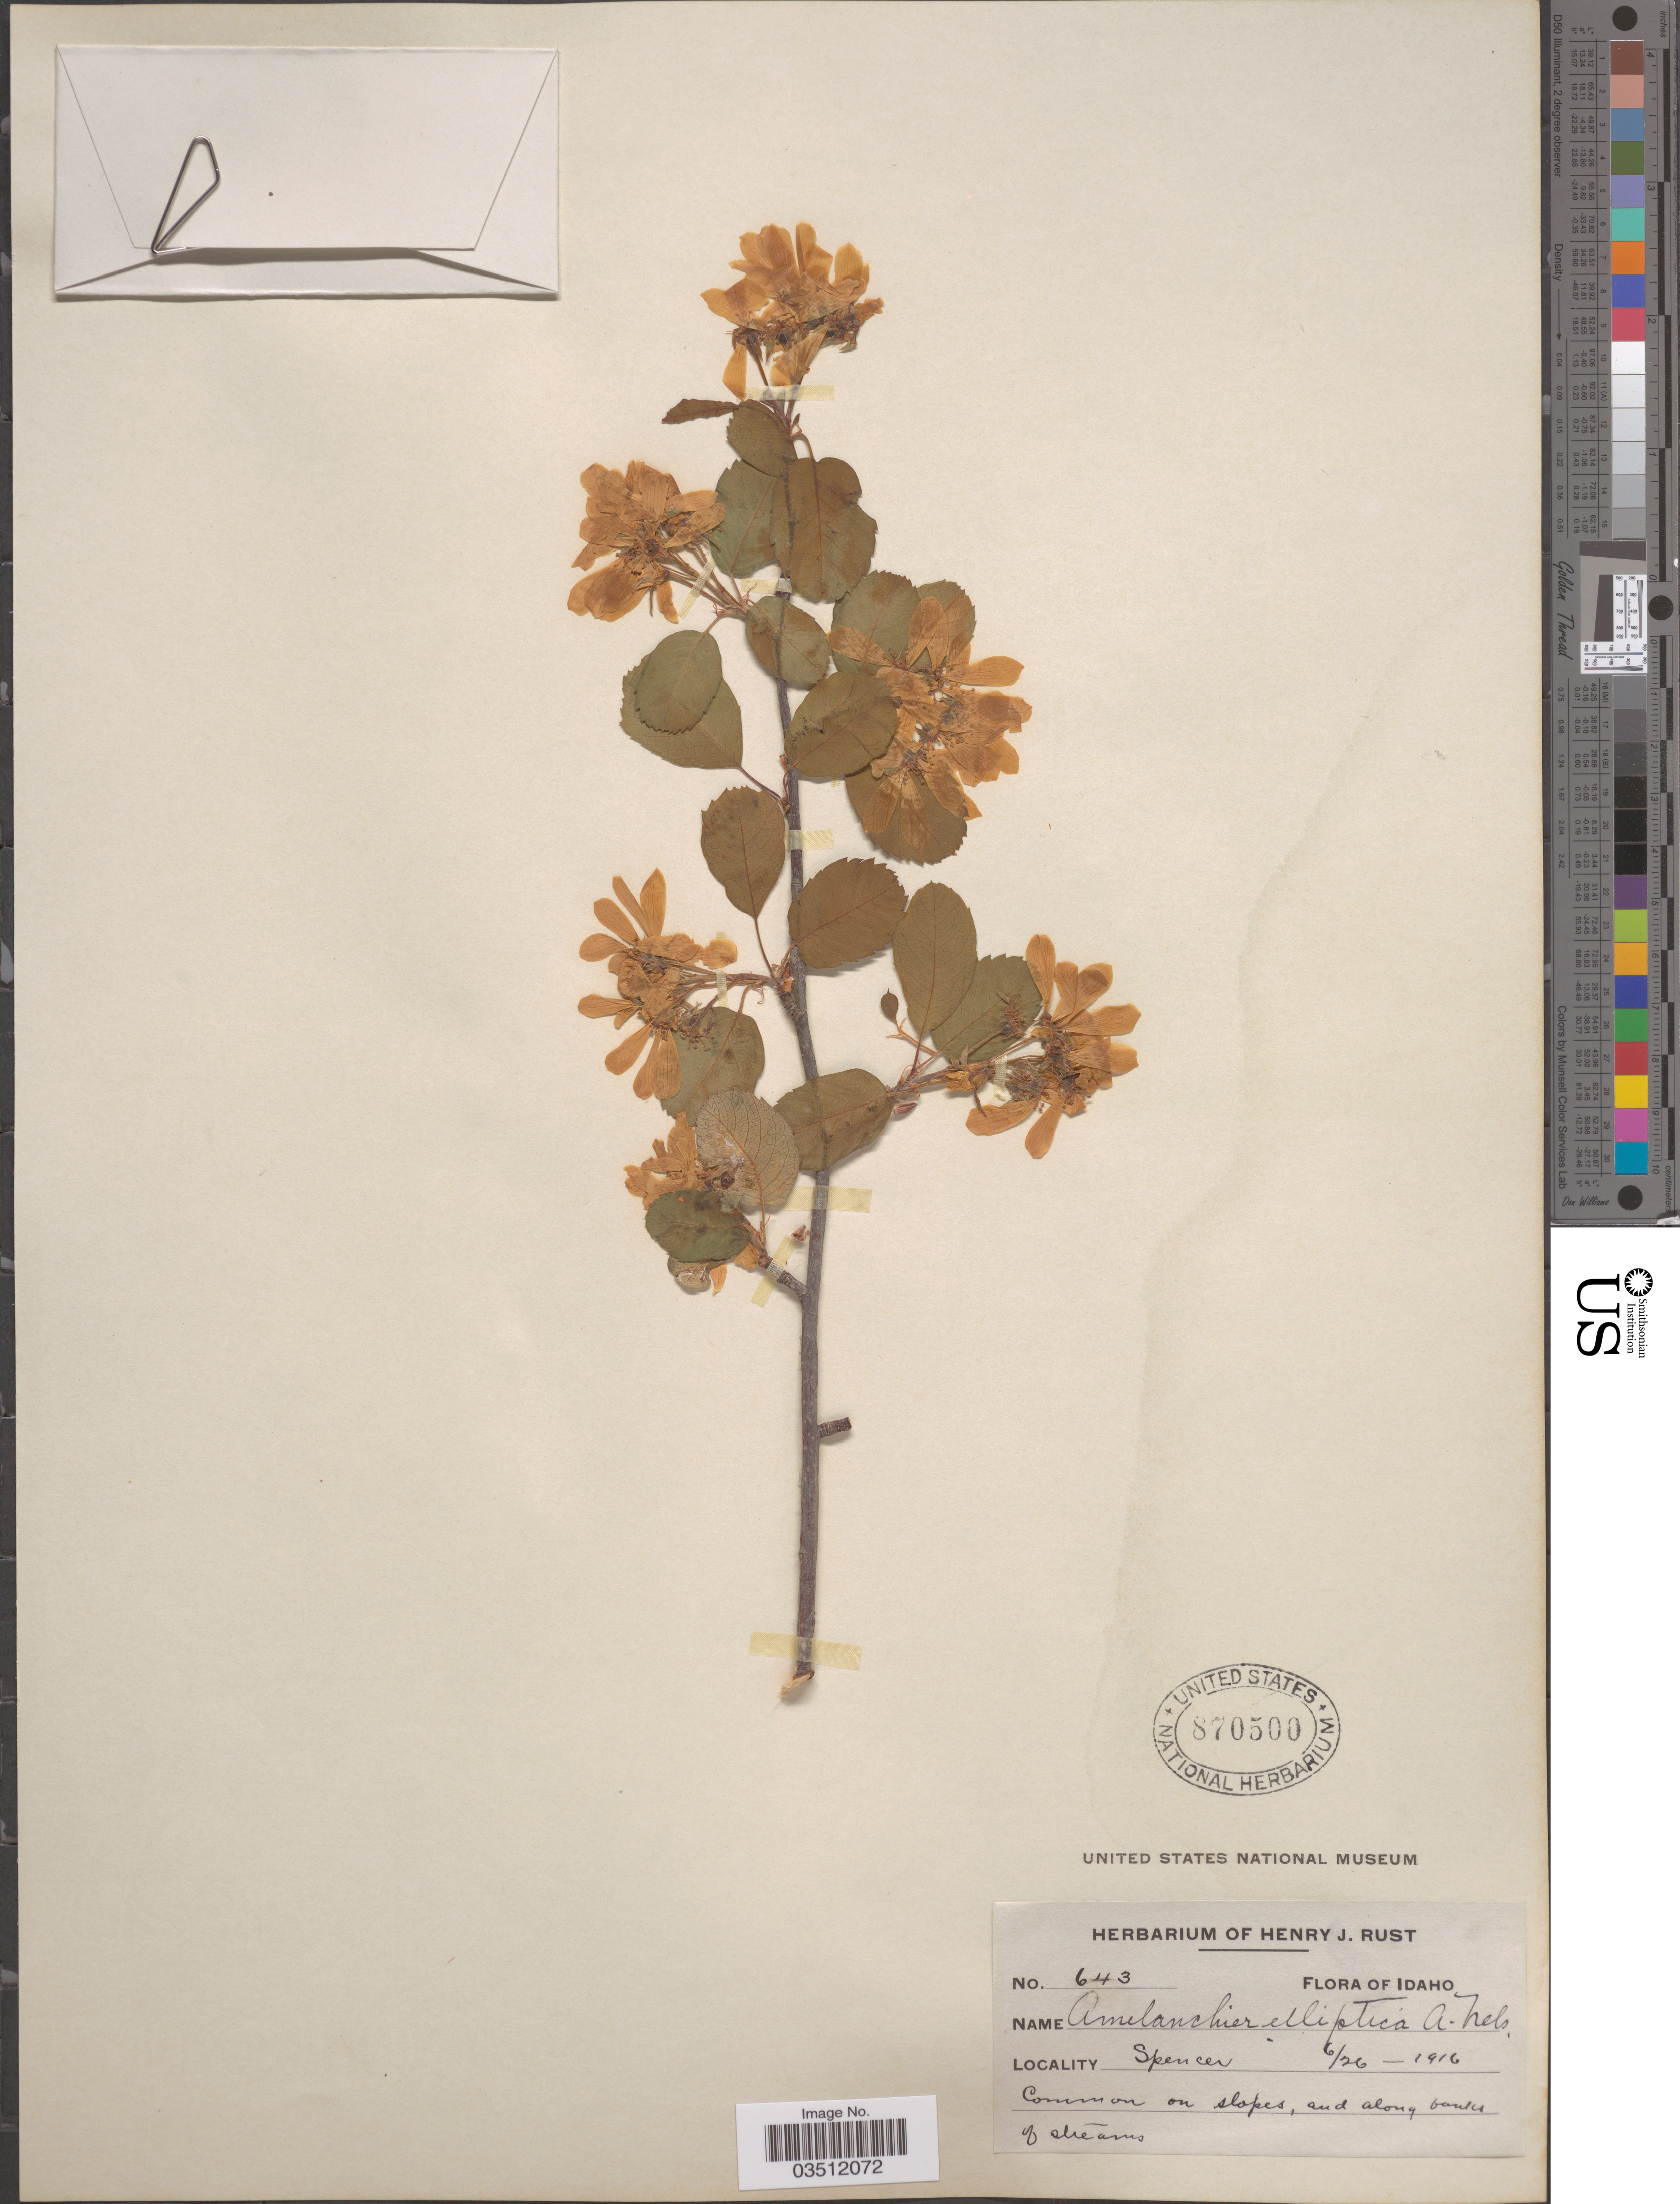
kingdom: Plantae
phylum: Tracheophyta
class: Magnoliopsida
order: Rosales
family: Rosaceae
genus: Amelanchier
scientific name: Amelanchier elliptica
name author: A. Nelson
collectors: ex herb. Henry J. Rust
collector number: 643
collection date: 1916-06-26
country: United States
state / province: Idaho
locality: Spencer. Common on slopes, and along banks of streams.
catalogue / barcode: US 870500